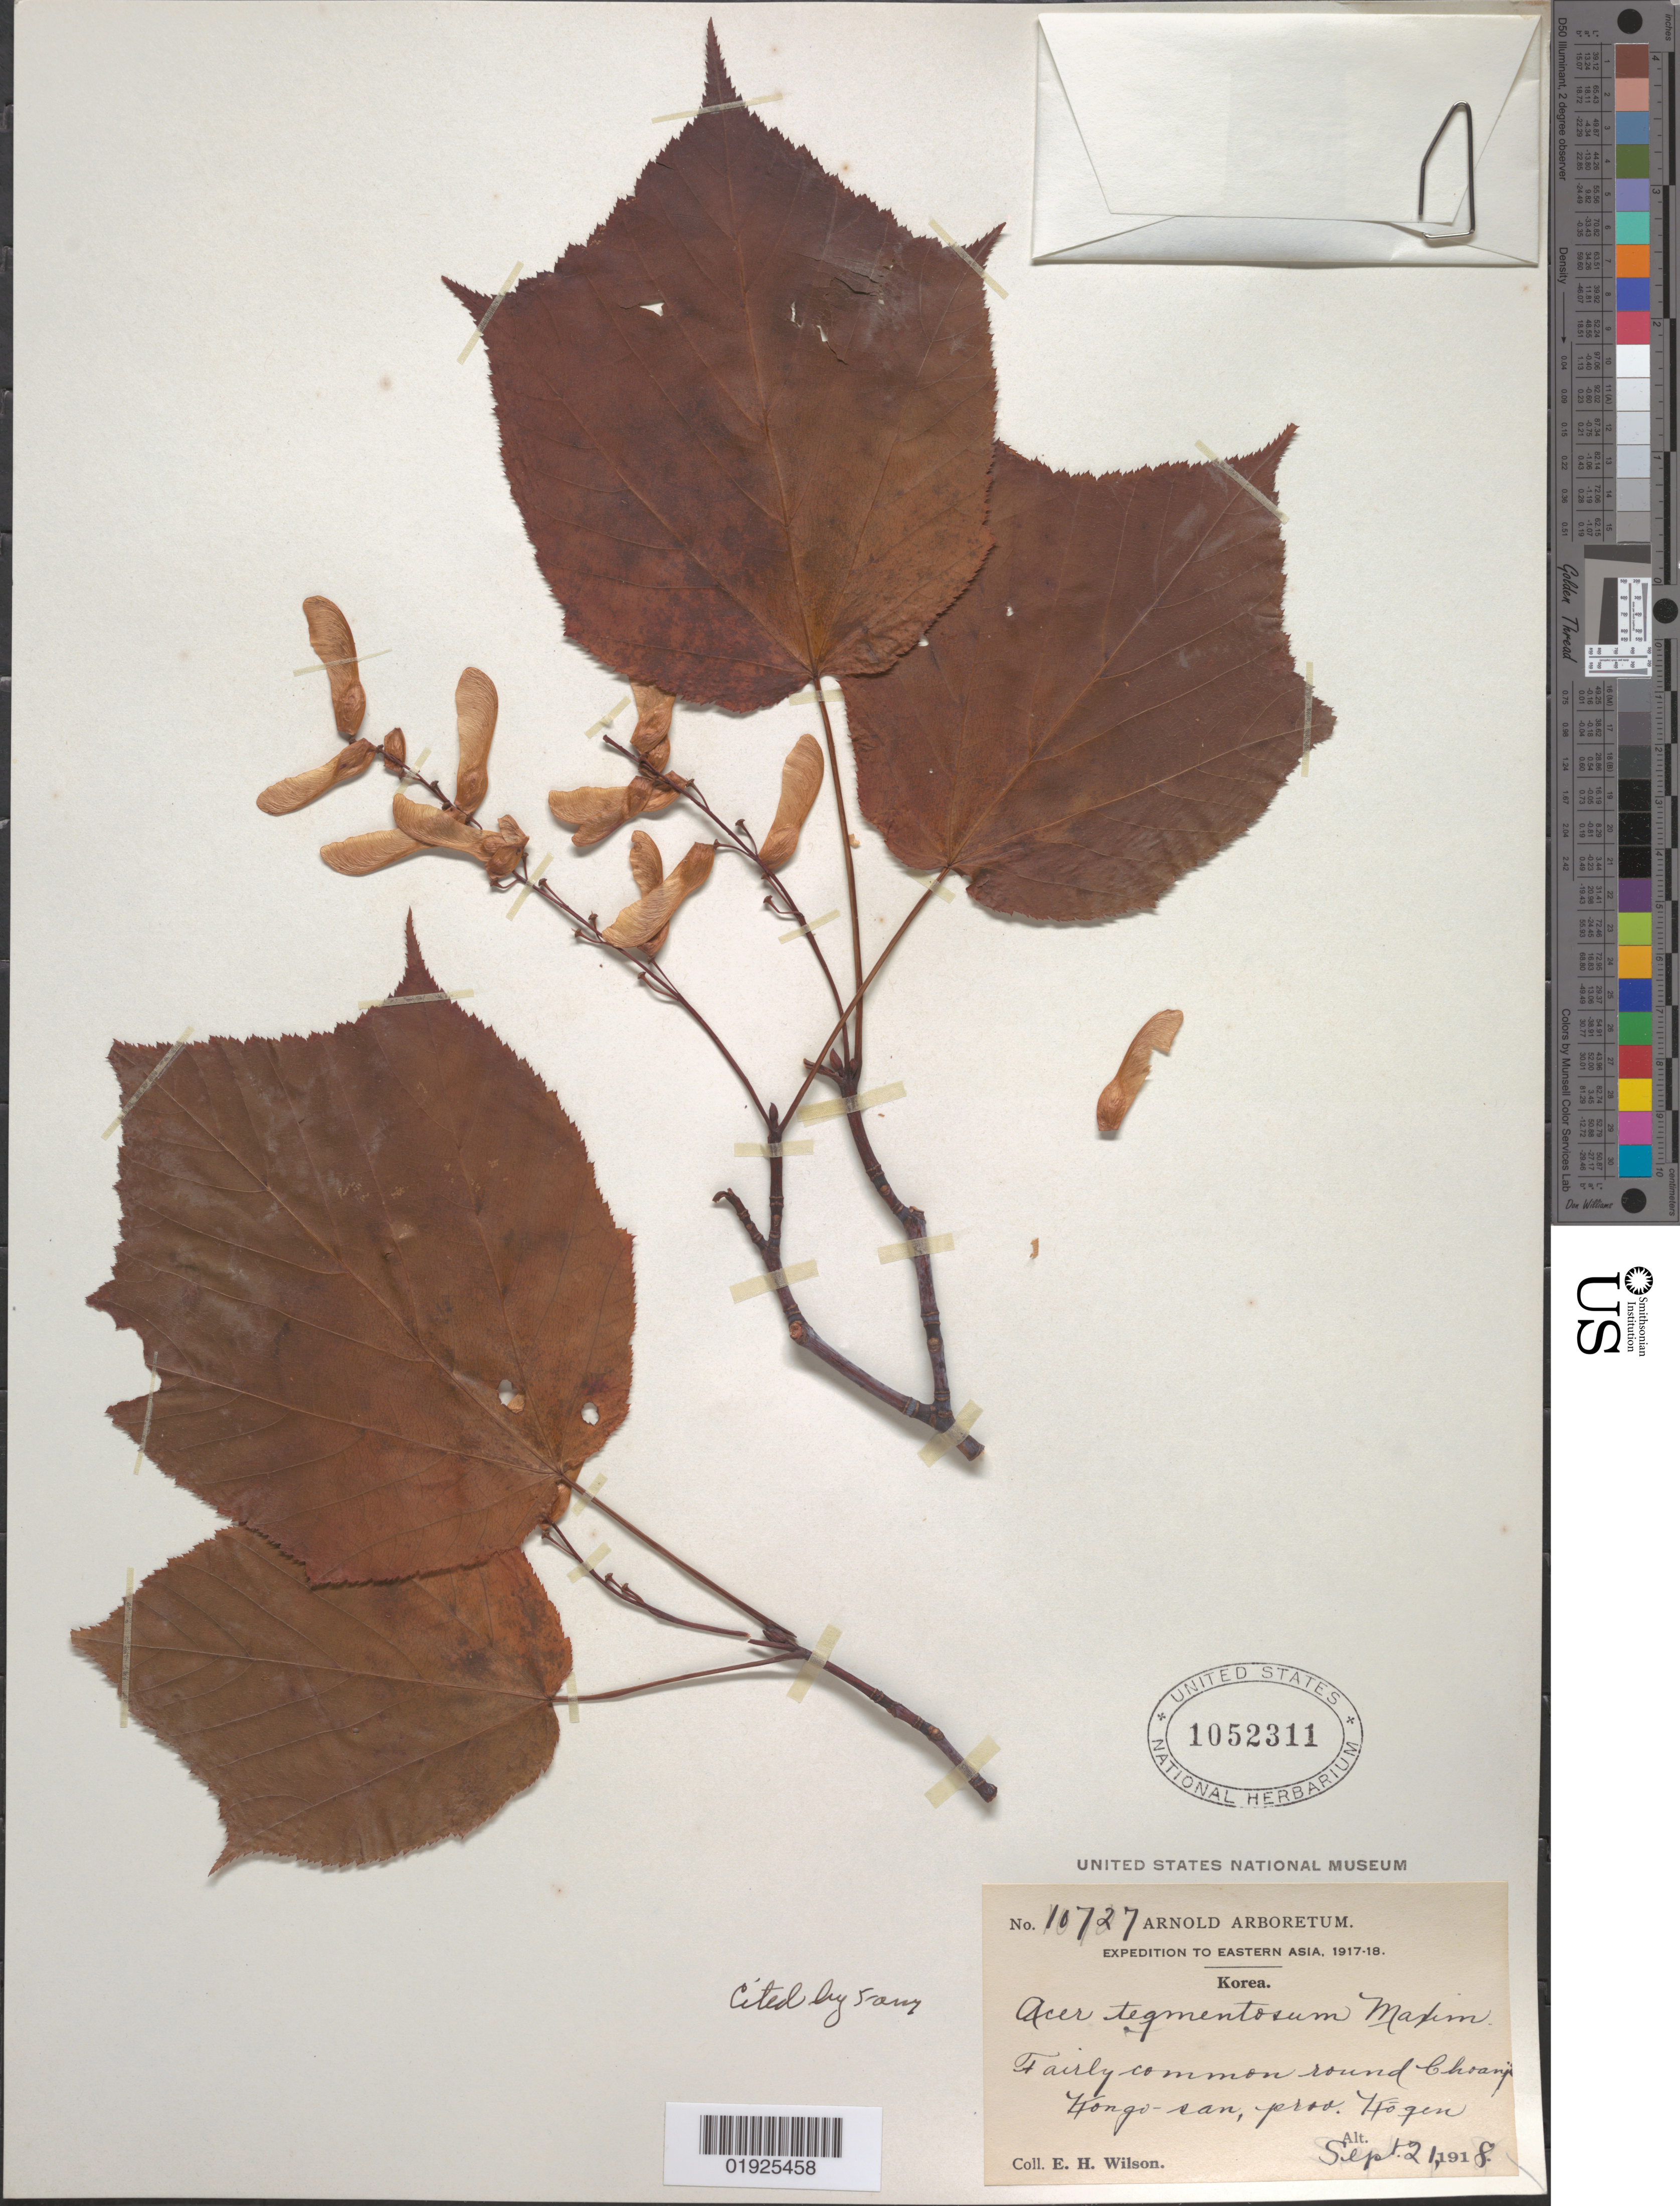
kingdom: Plantae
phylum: Tracheophyta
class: Magnoliopsida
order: Sapindales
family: Sapindaceae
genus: Acer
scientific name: Acer tegmentosum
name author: Maxim.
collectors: E. H. Wilson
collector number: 10727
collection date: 1918-09-21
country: North Korea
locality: Prov. Kogen. Kongo-san, Choanji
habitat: Fairly common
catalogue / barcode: US 1052311